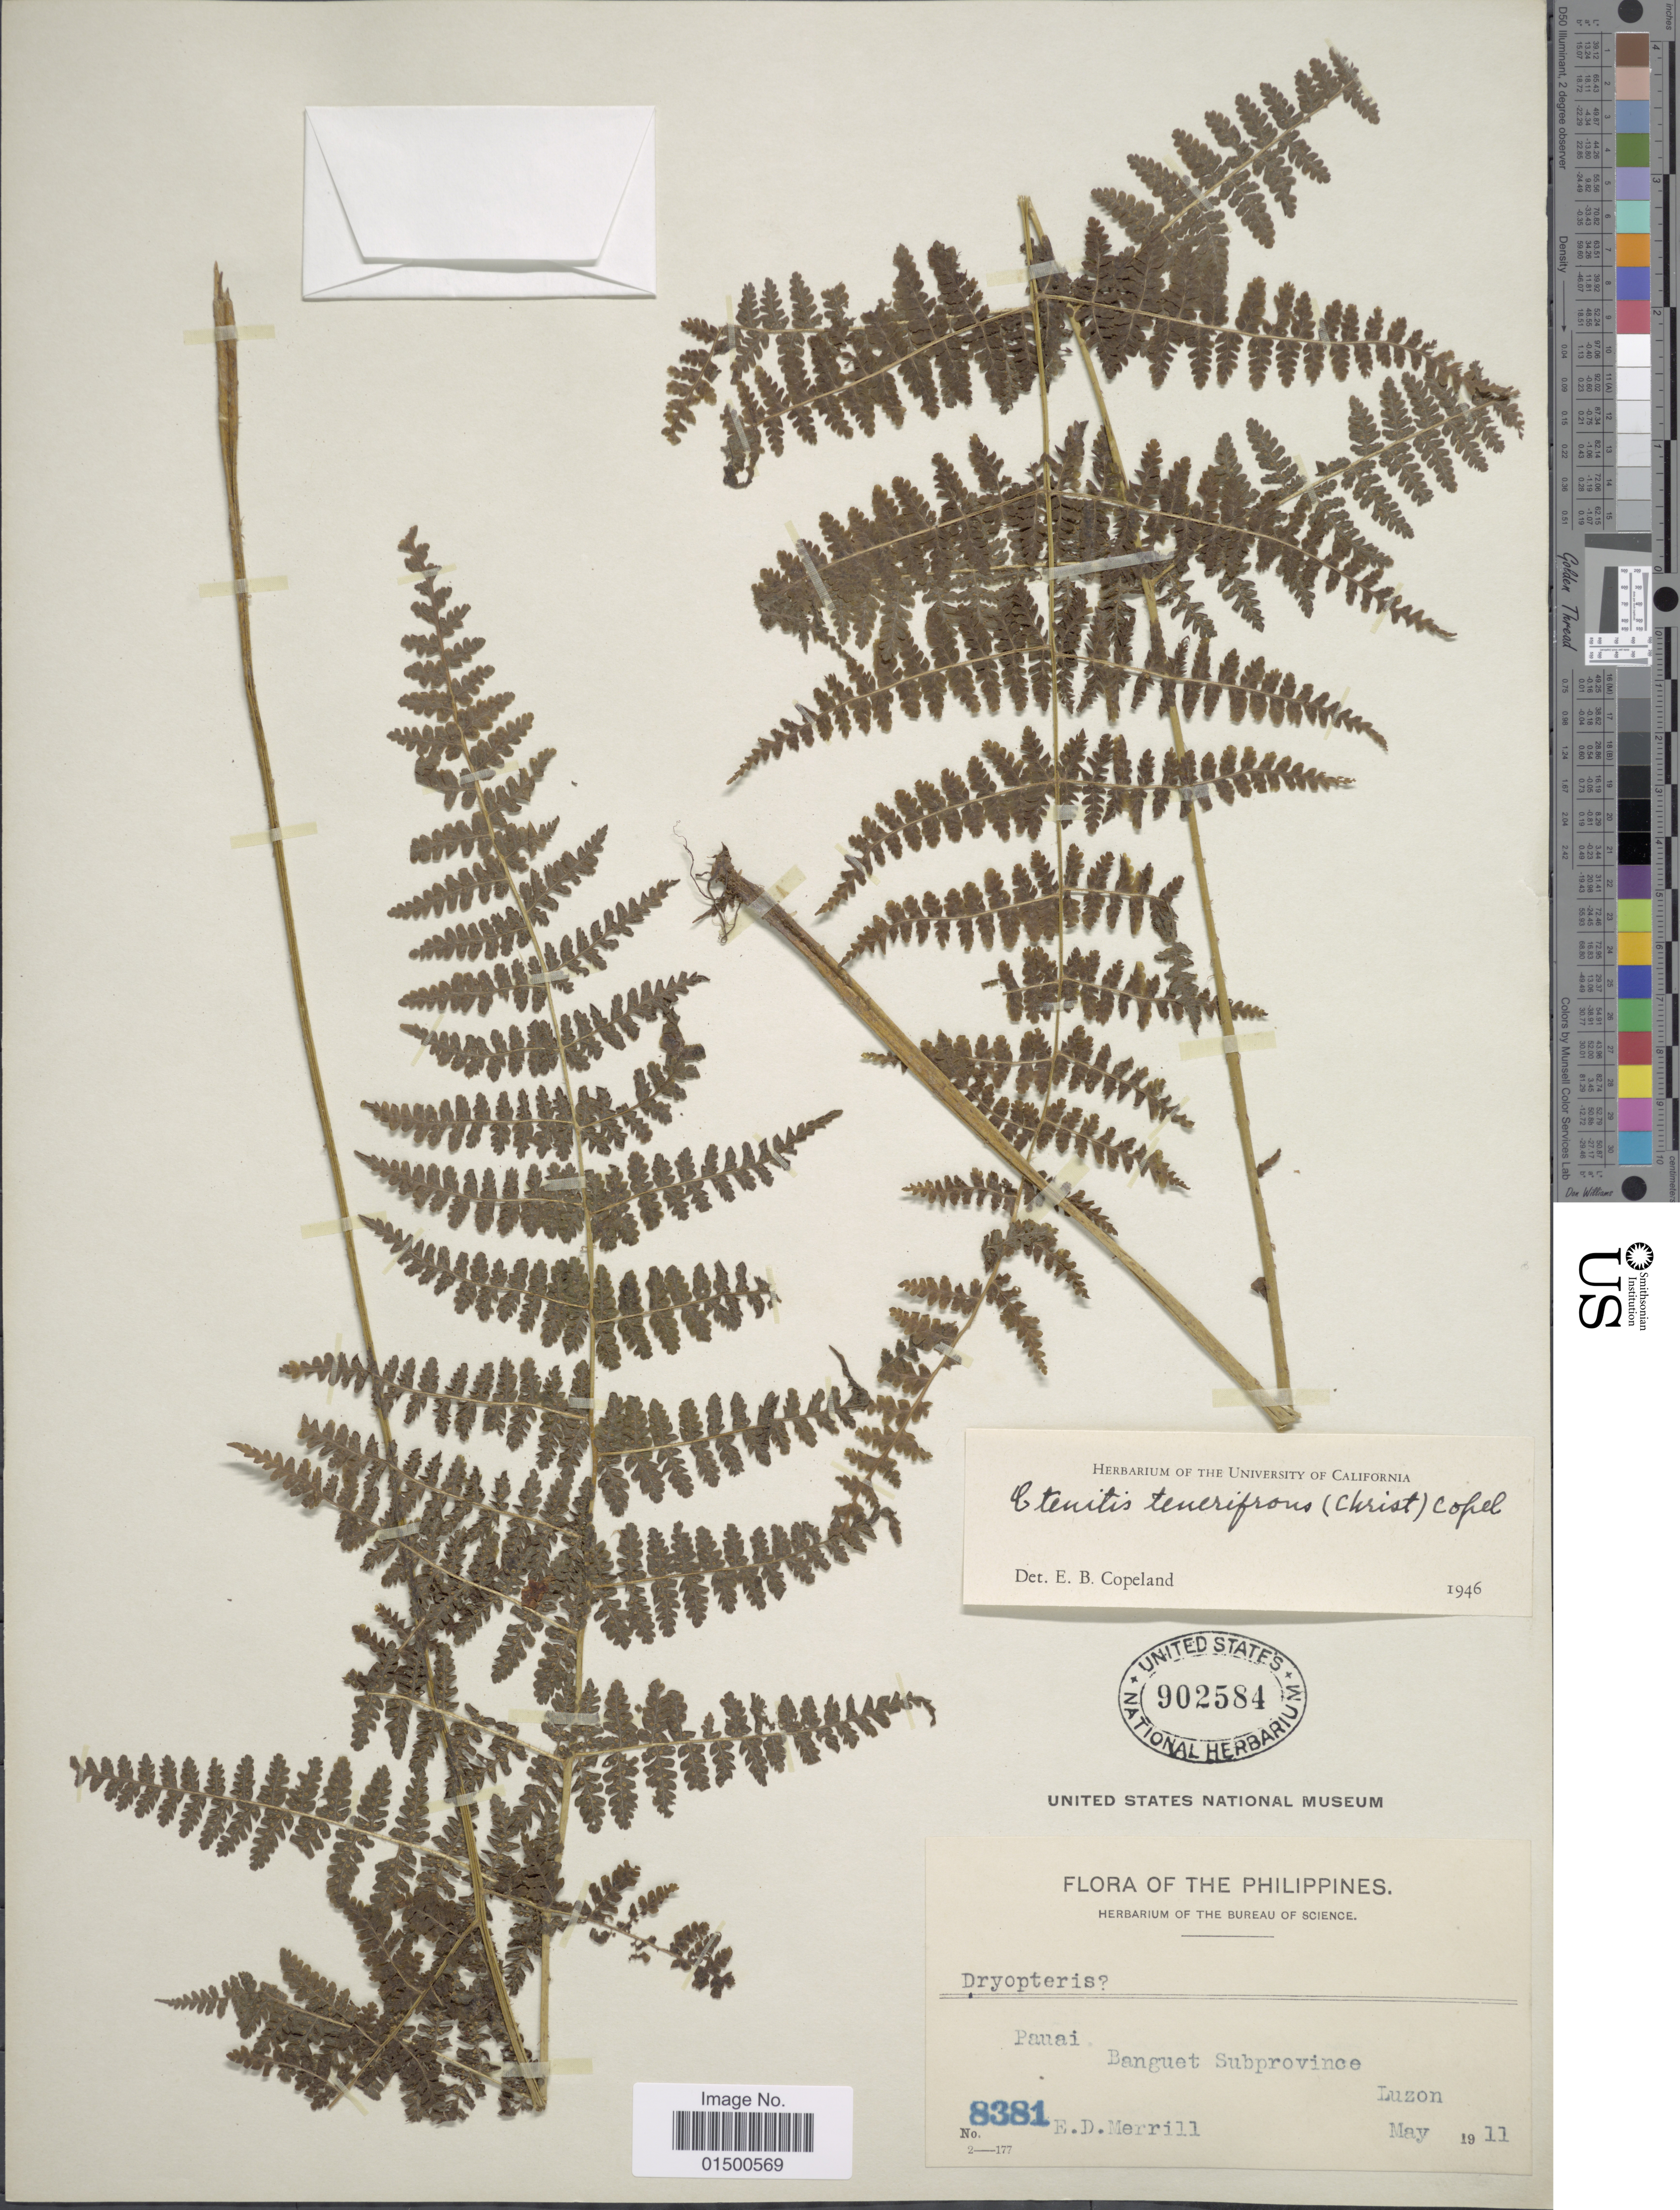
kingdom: Plantae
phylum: Tracheophyta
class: Polypodiopsida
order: Polypodiales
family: Cystopteridaceae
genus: Acystopteris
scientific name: Acystopteris tenuisecta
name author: (Blume) Tagawa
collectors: E. D. Merrill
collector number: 8381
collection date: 1911-05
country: Philippines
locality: Pauai, Banguet Subprovince, Luzon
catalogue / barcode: US 902584